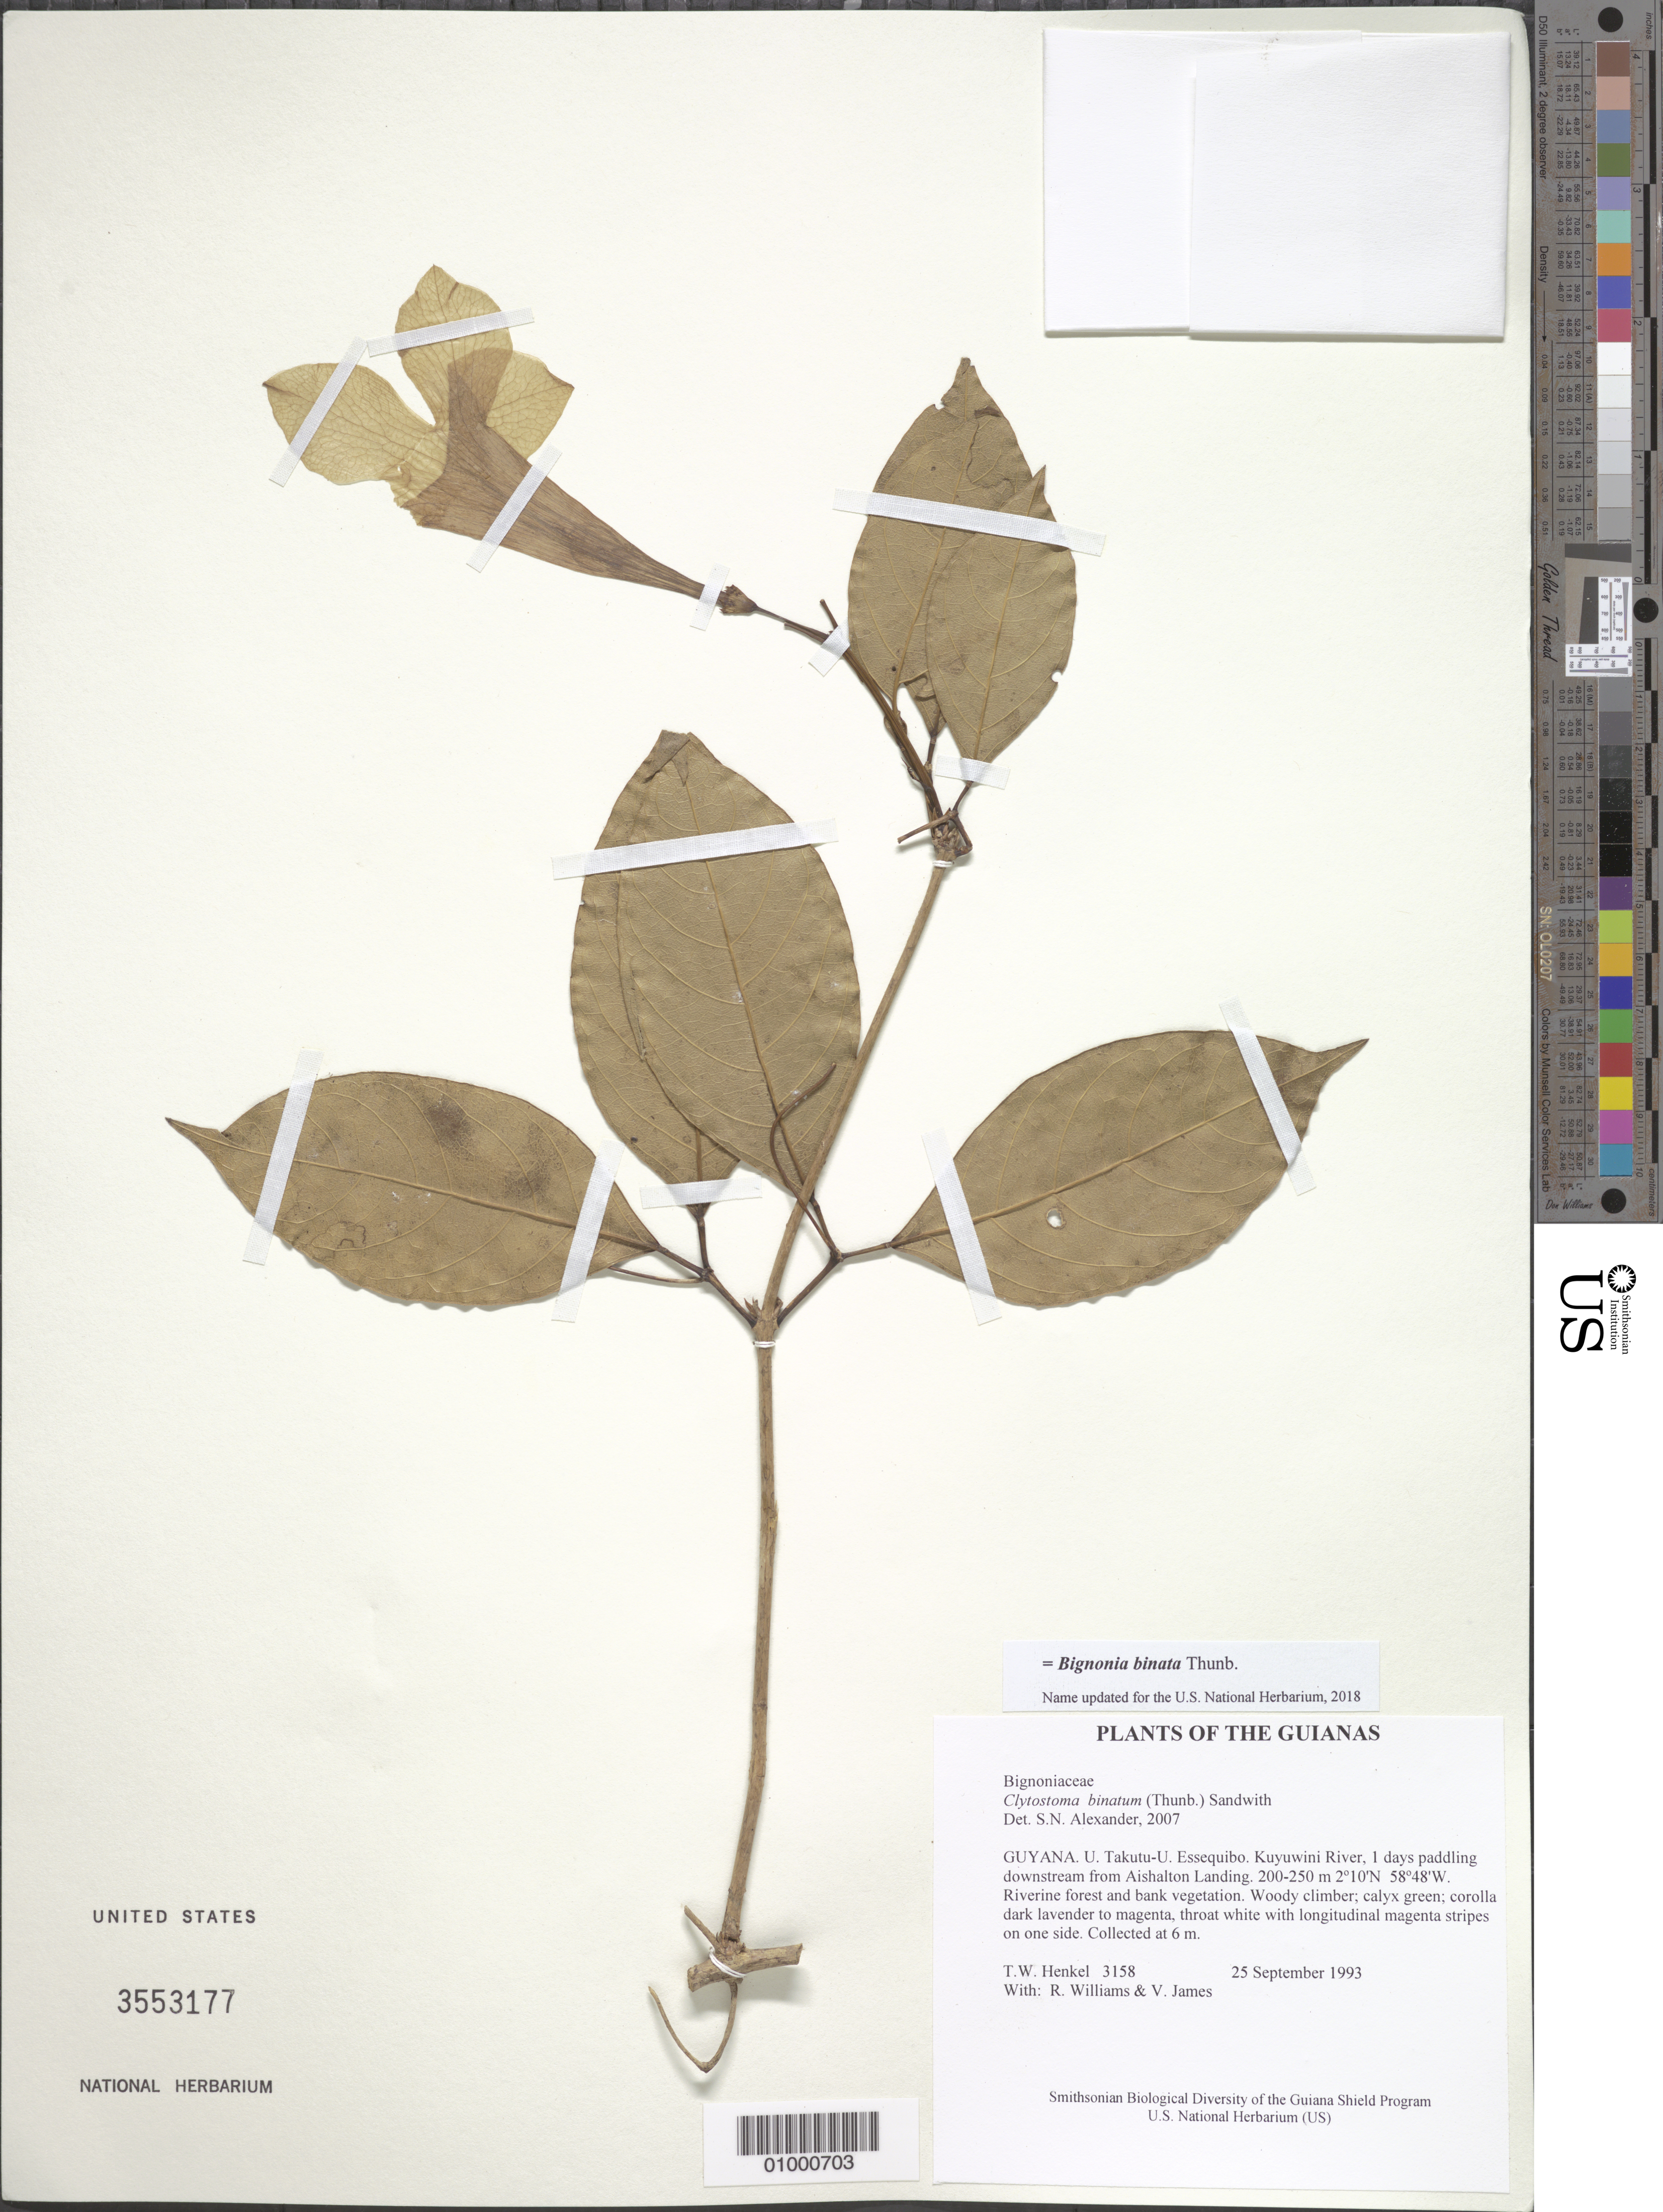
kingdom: Plantae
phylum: Tracheophyta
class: Magnoliopsida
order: Lamiales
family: Bignoniaceae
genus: Bignonia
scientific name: Bignonia binata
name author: Thunb.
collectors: T. Henkel, R. Williams & V. James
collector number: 3158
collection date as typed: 25 September 1993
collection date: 1993-09-25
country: Guyana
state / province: U. Takutu-U. Essequibo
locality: Kuyuwini River, 1 days paddling downstream from Aishalton Landing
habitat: Riverine forest and bank vegetation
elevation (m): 200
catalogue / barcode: US 3553177